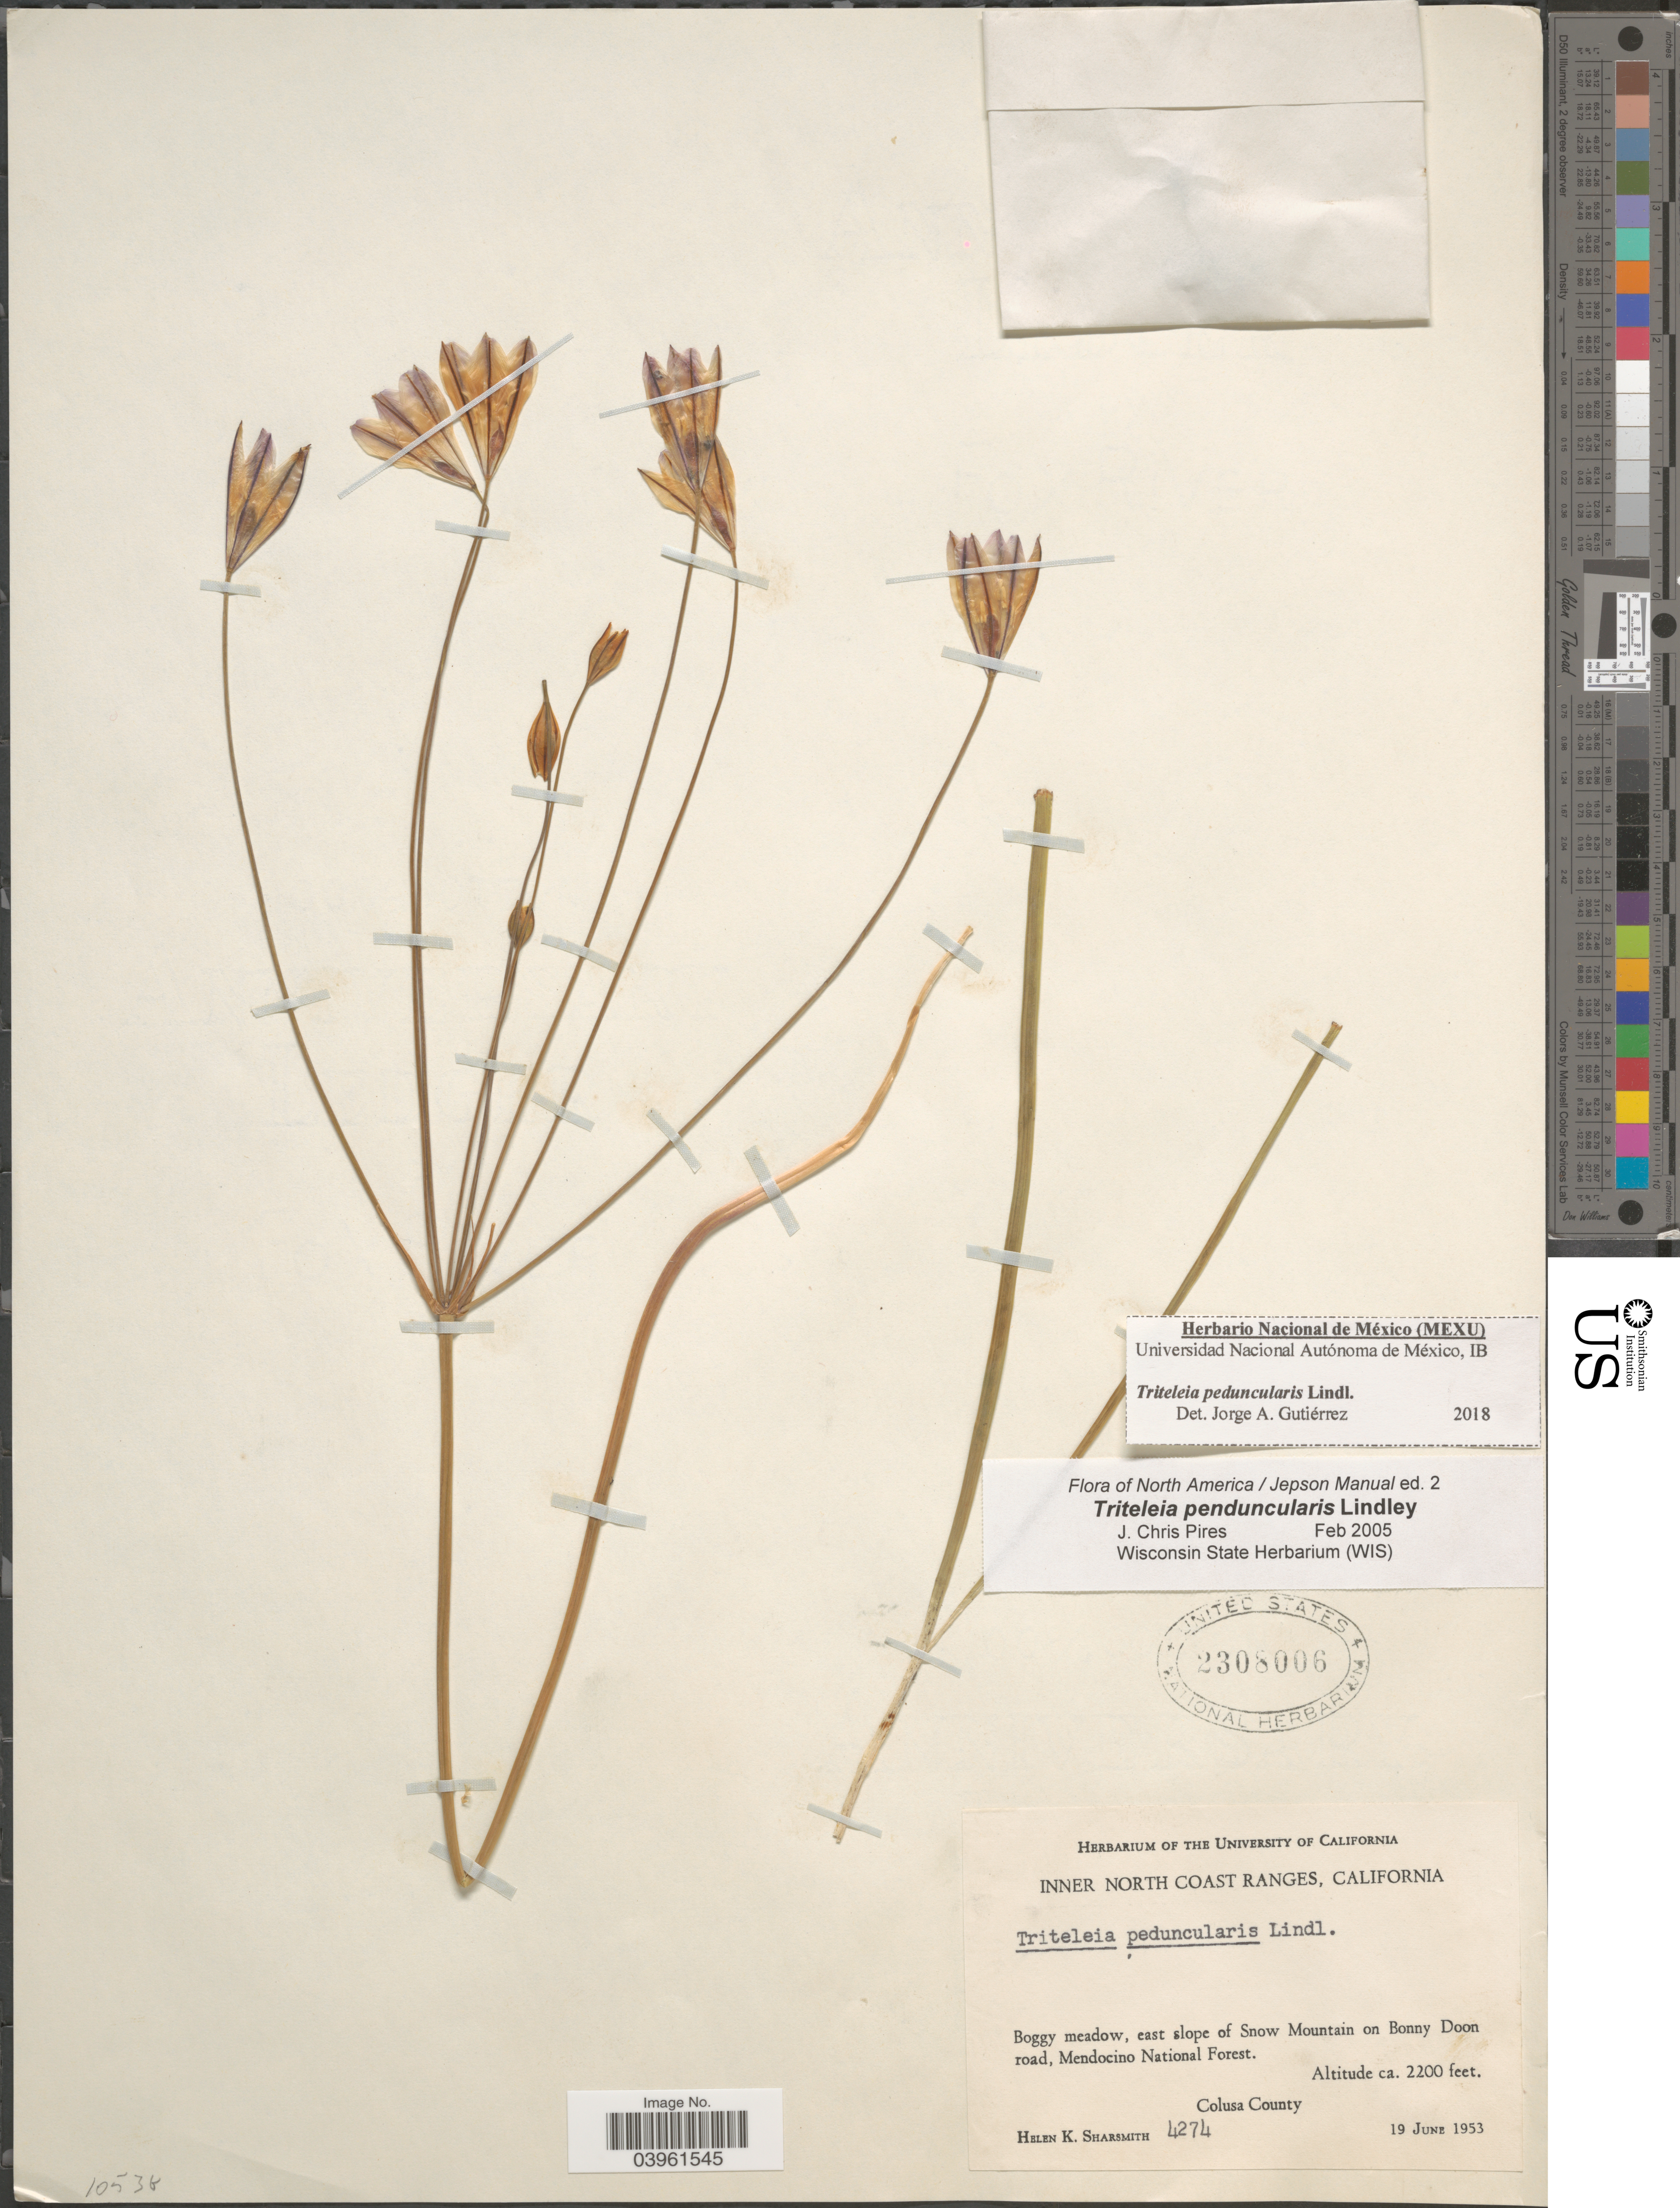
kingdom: Plantae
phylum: Tracheophyta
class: Liliopsida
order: Asparagales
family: Asparagaceae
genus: Triteleia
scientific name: Triteleia peduncularis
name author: Lindl.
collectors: H. Sharsmith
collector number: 4274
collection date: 1953-06-19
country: United States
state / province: California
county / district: Colusa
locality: Inner North Coast Ranges. Boggy meadow, east slope of Snow Mountain on Bonny Doon road, Mendocino National Forest. Colusa County.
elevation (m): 671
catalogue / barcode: US 2308006